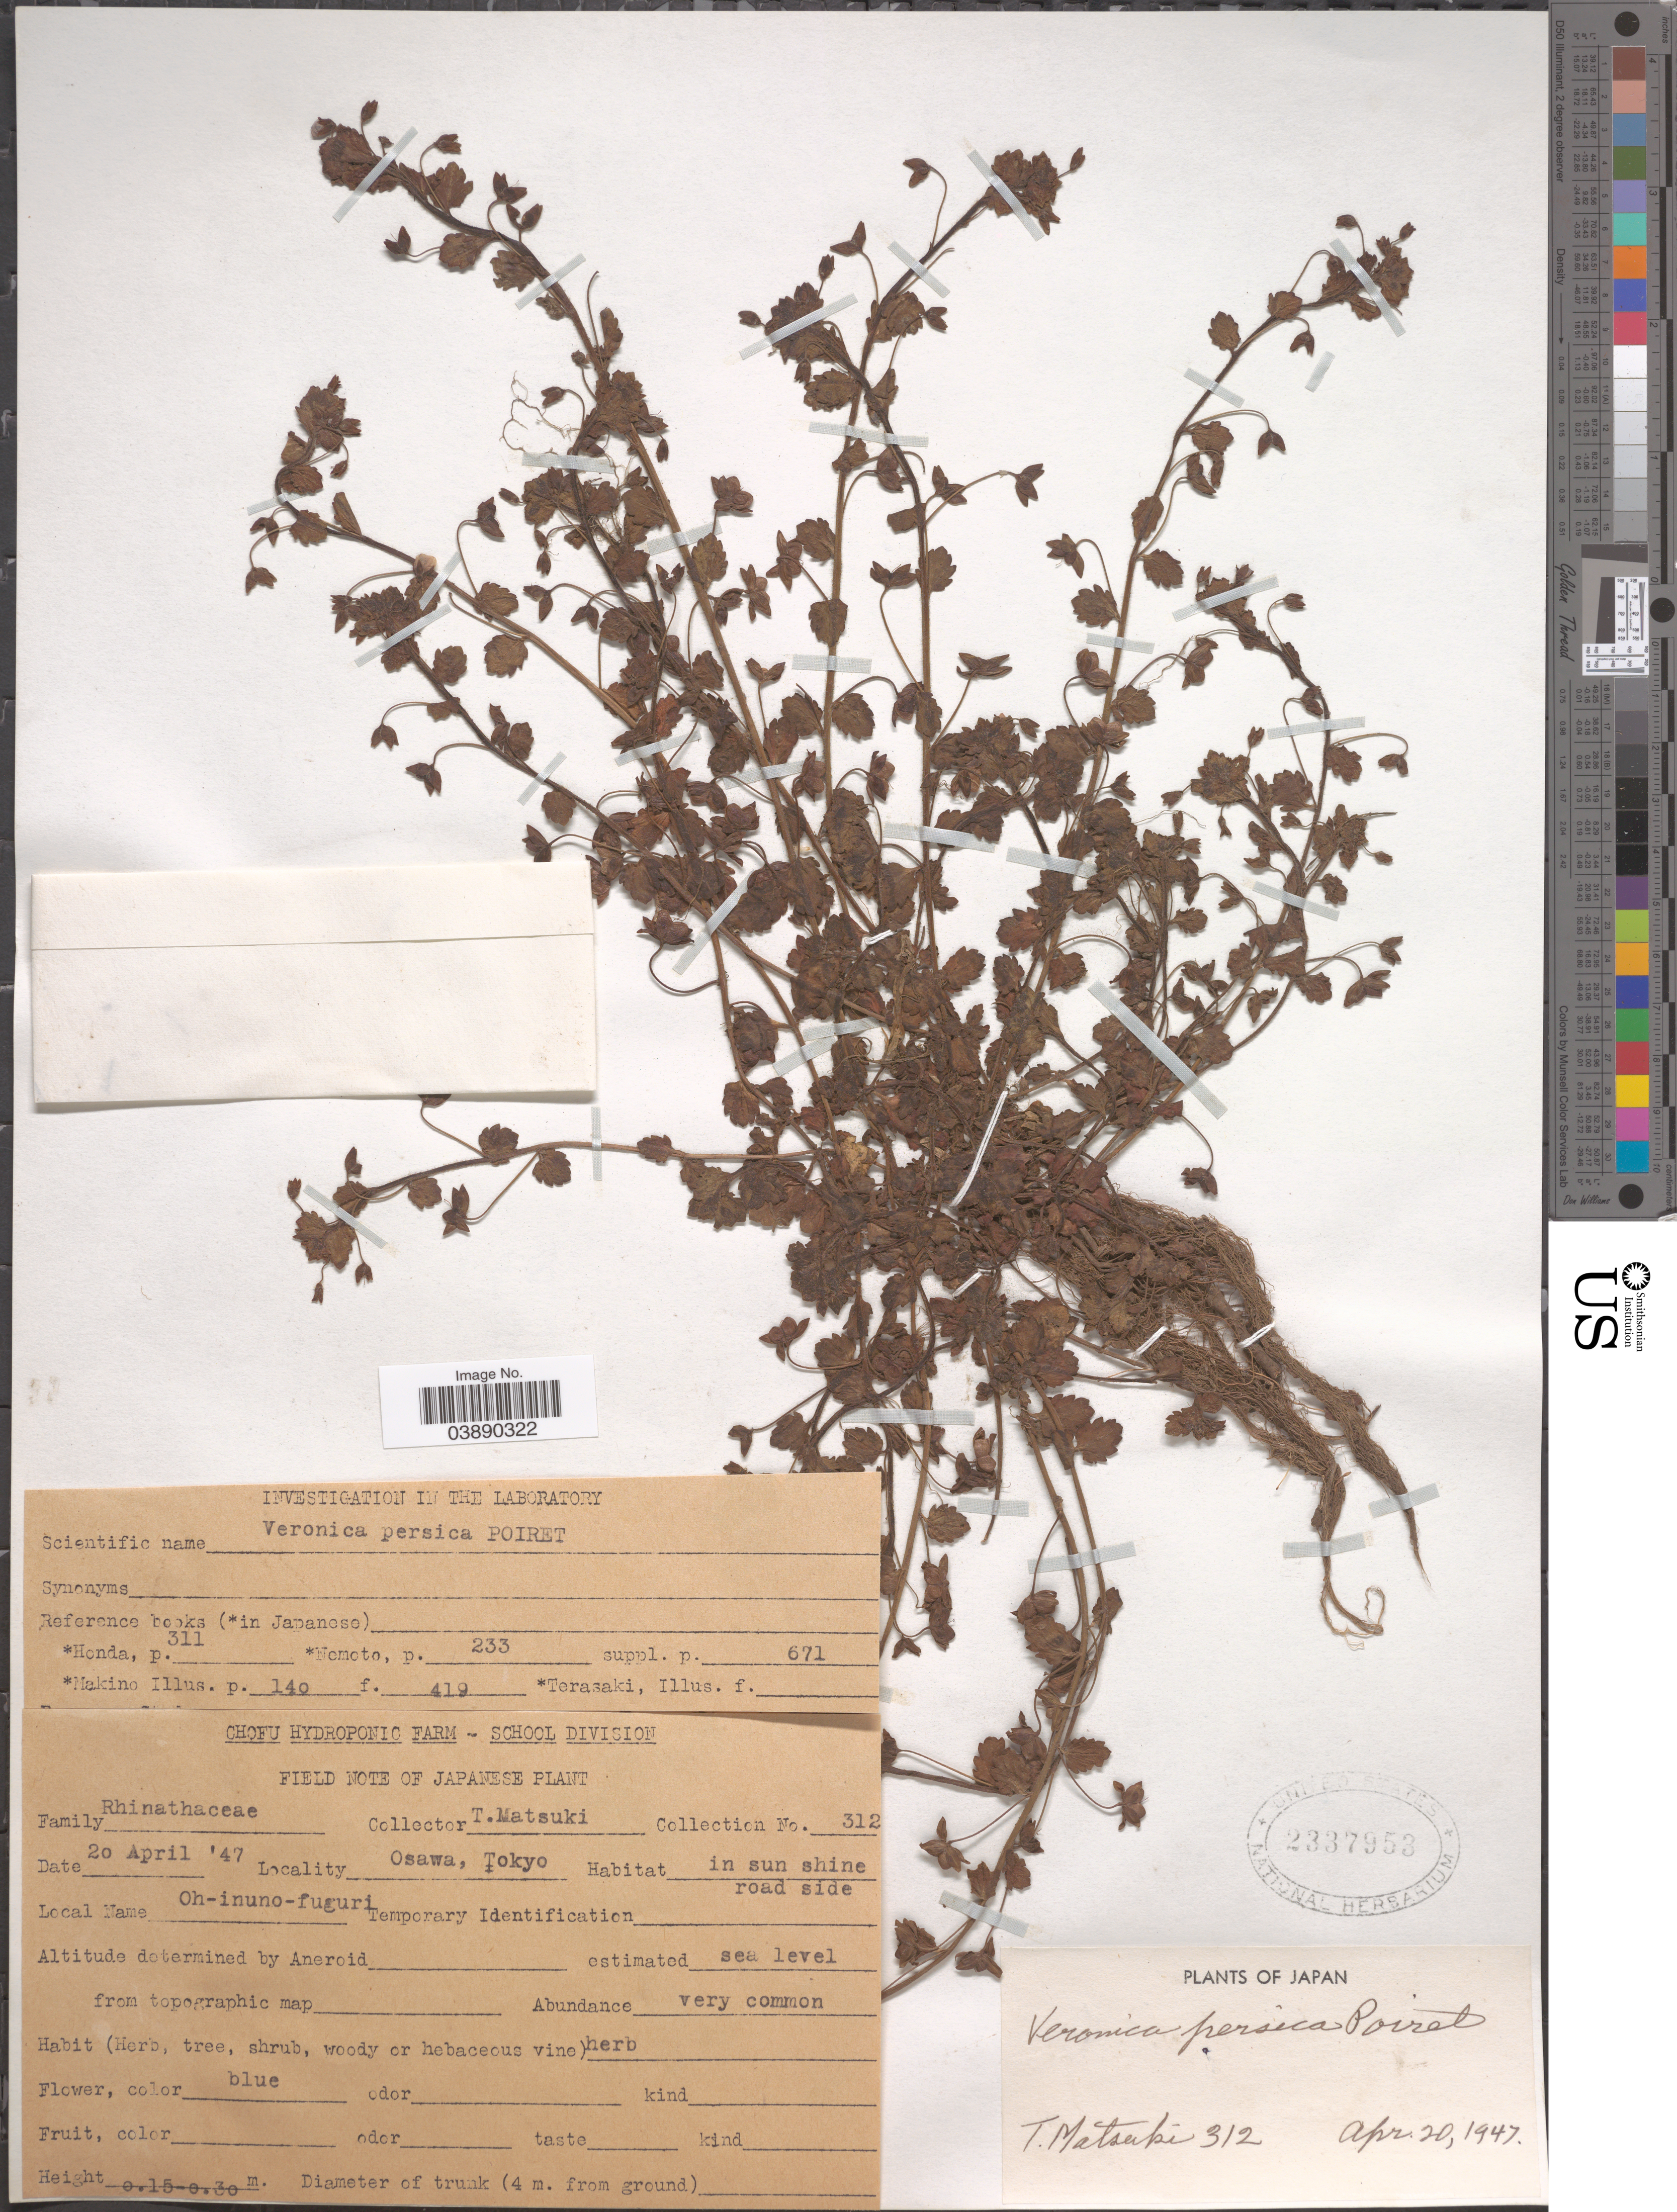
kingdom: Plantae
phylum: Tracheophyta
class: Magnoliopsida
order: Lamiales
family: Plantaginaceae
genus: Veronica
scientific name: Veronica persica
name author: Poir.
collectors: T. Matsuki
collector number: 312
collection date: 1947-04-20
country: Japan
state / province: Tokyo, Federal City of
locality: Osawa, Tokyo.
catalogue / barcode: US 2337953